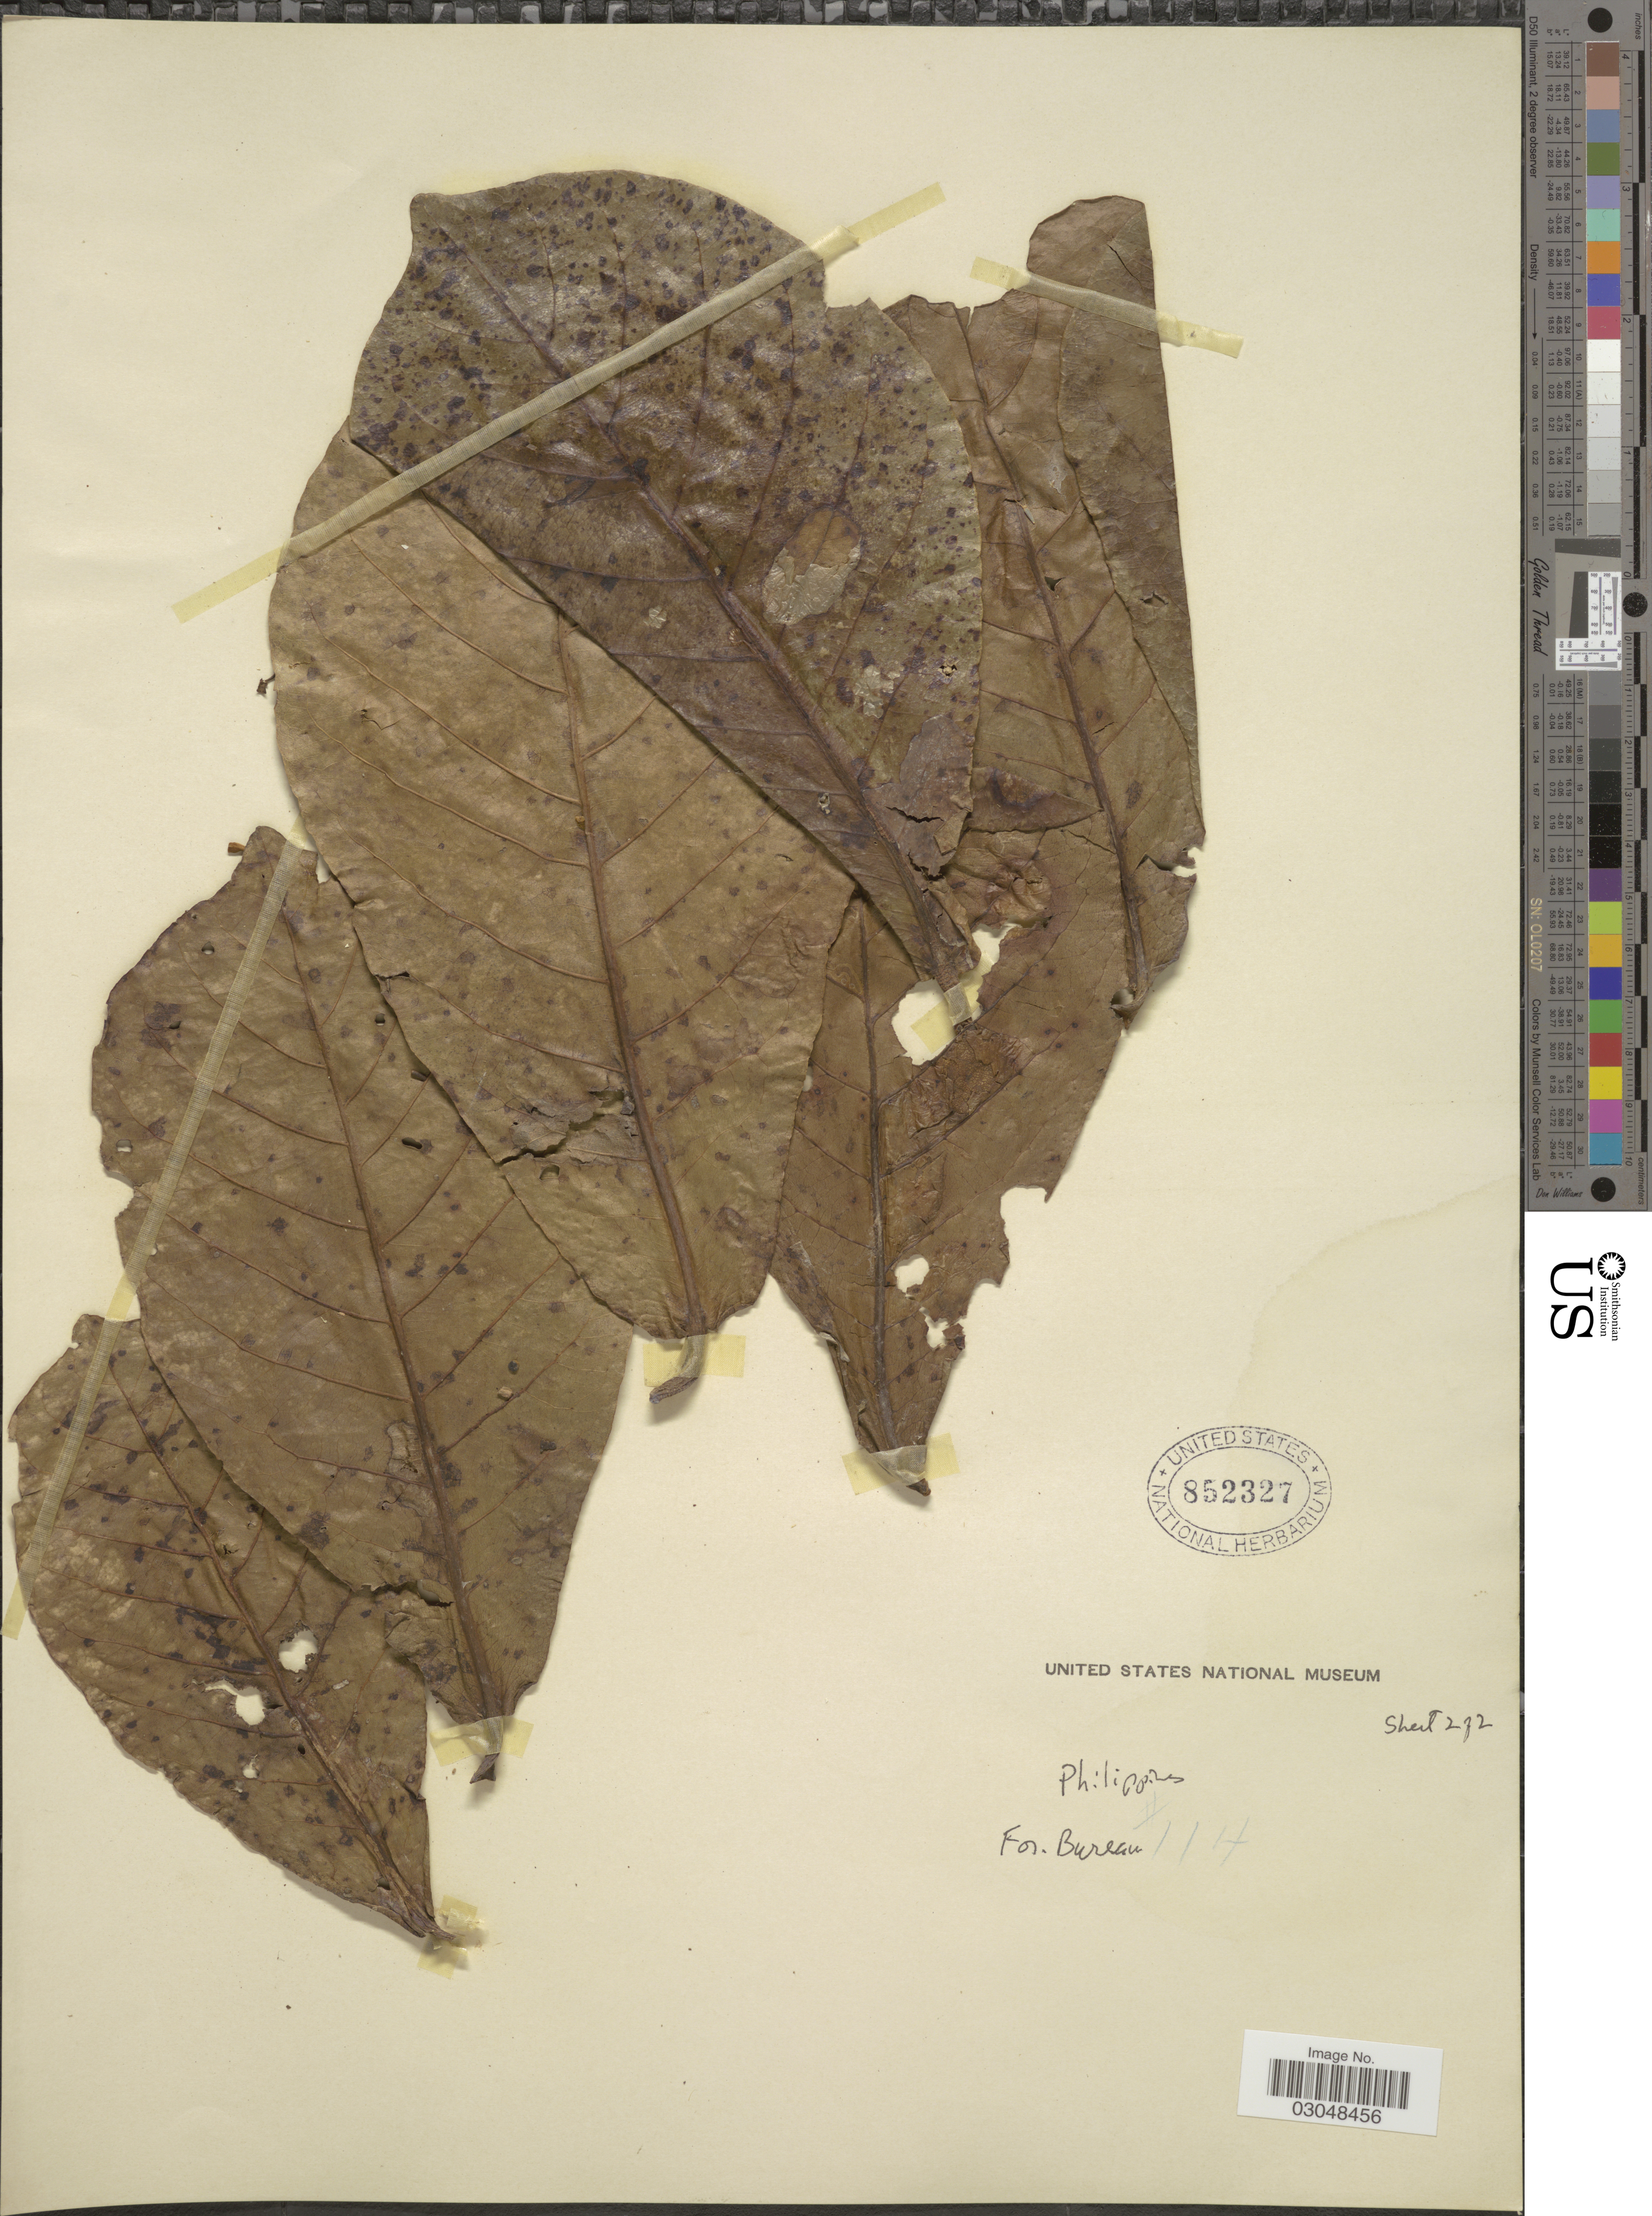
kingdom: Plantae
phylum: Tracheophyta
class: Magnoliopsida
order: Myrtales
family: Combretaceae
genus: Terminalia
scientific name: Terminalia catappa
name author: L.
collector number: For. Bureau 114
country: Philippines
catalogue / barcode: US 852327